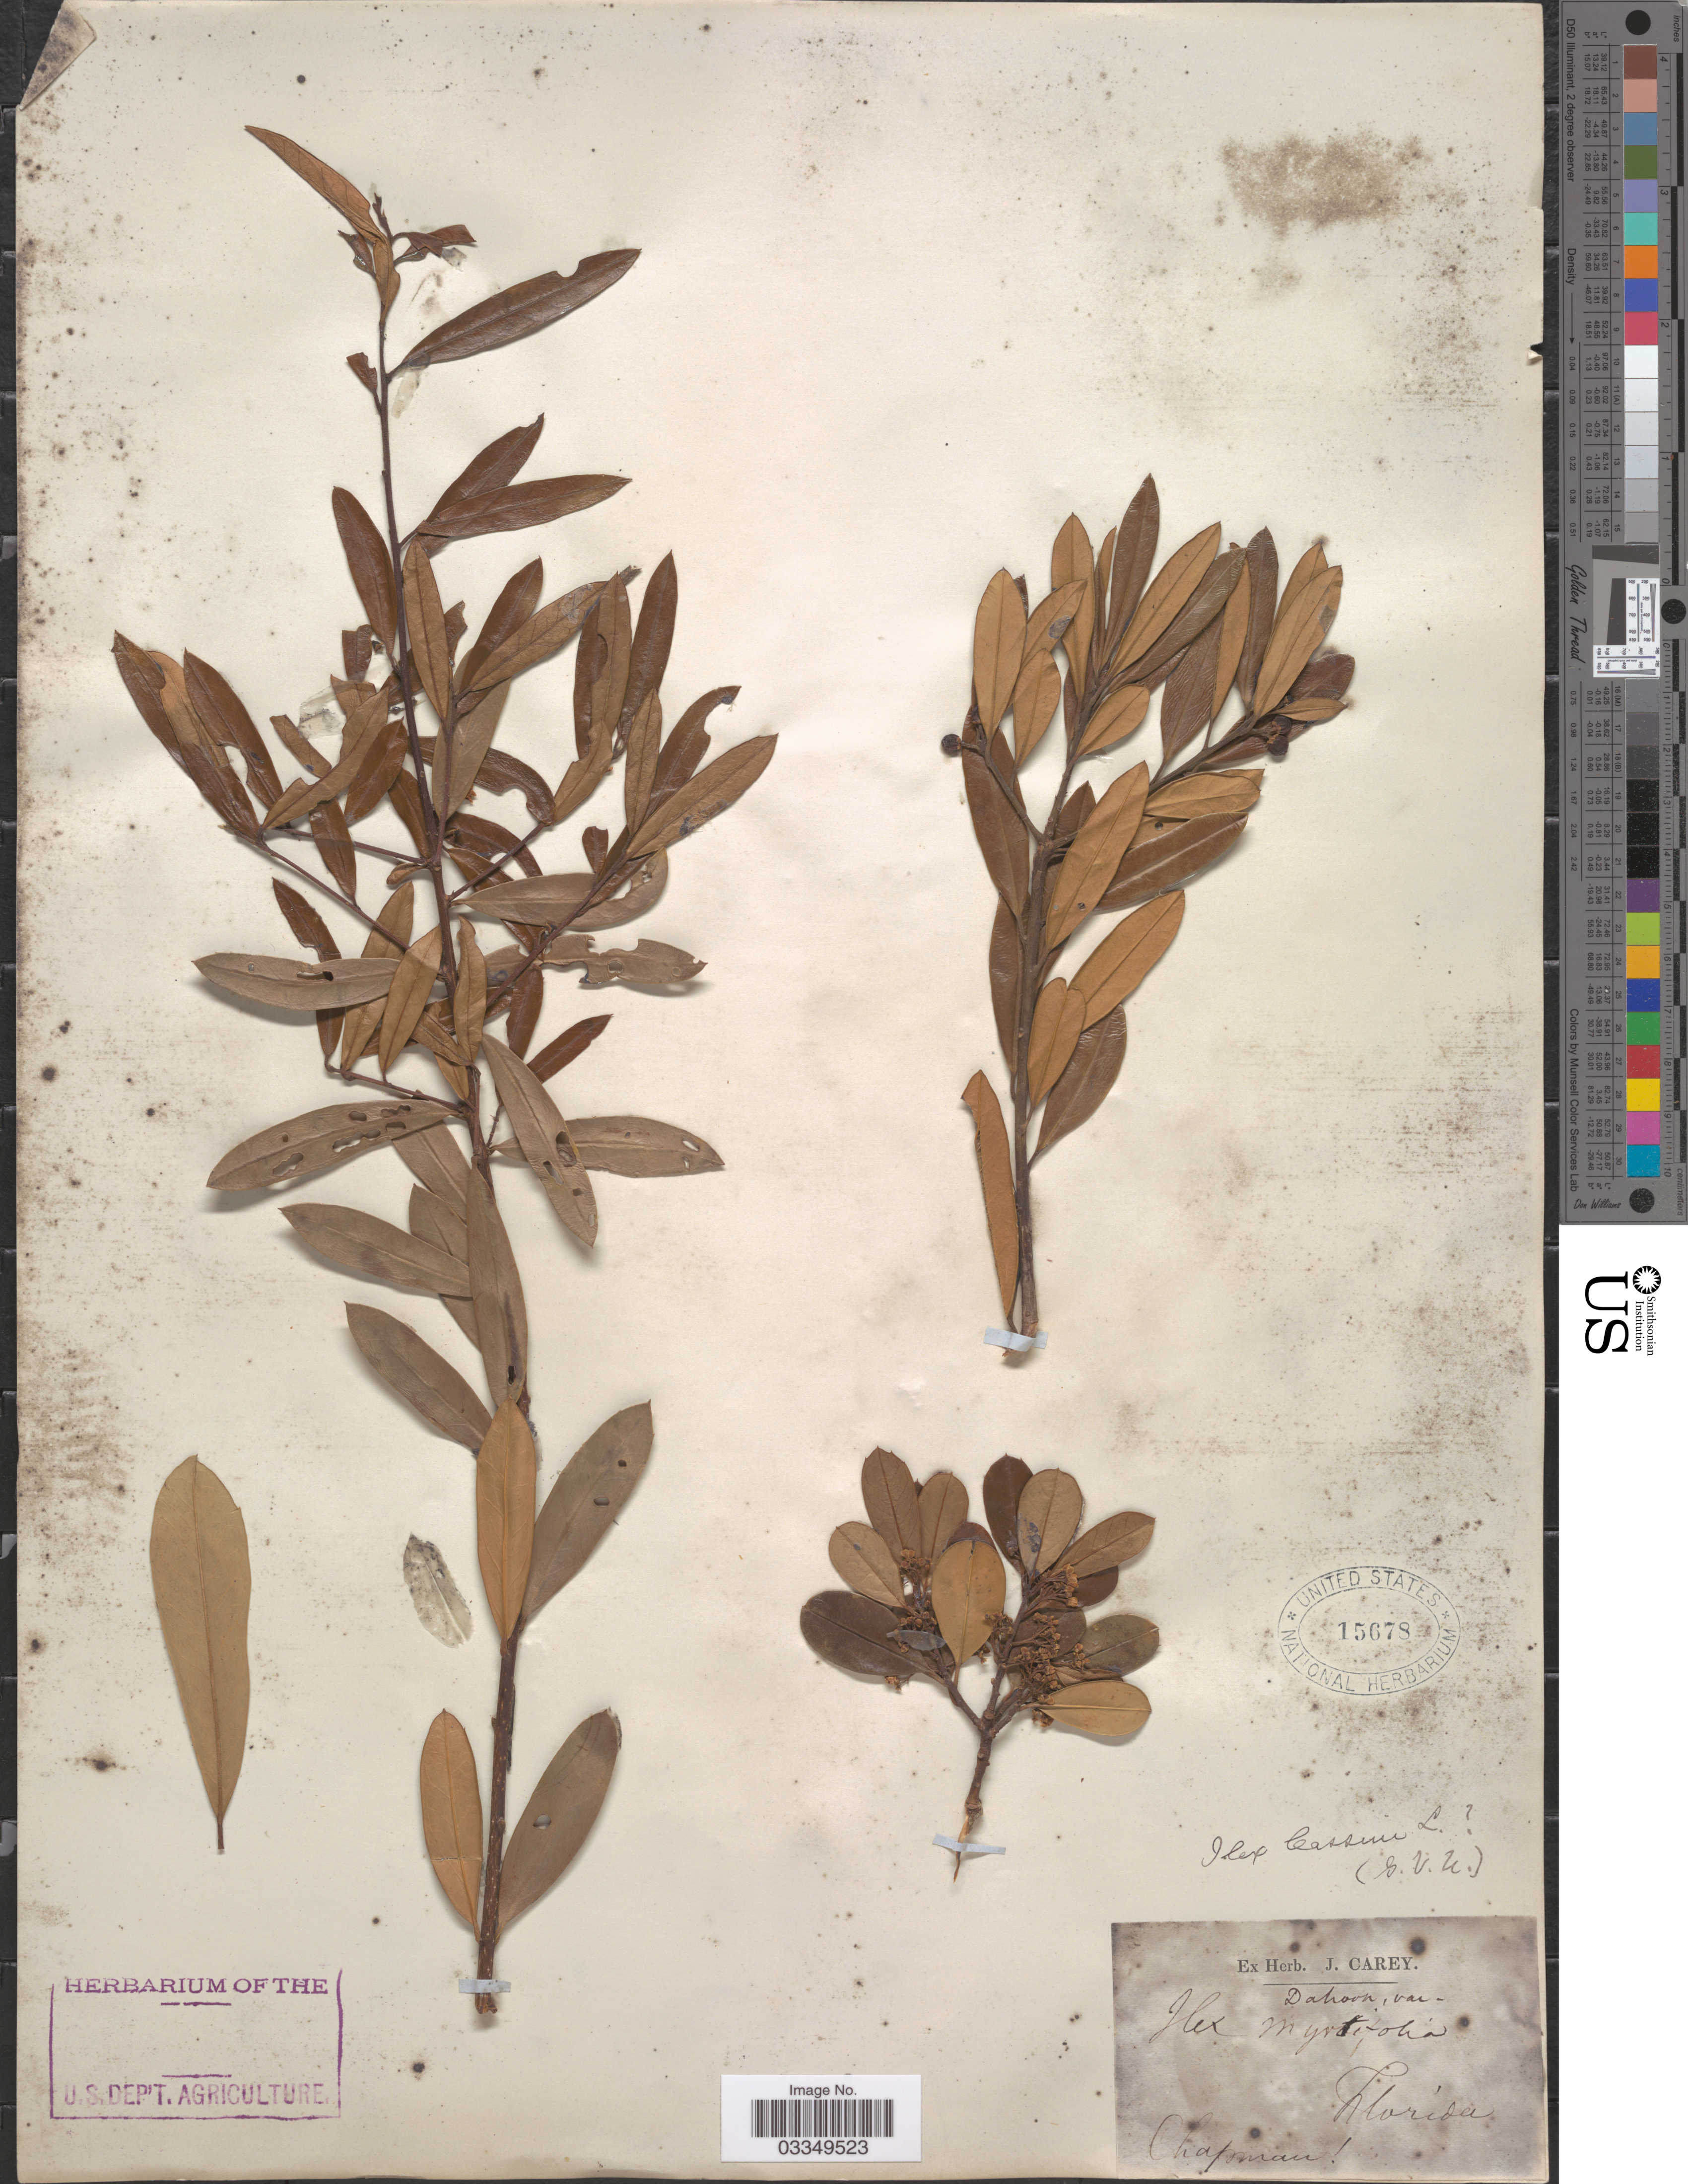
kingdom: Plantae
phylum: Tracheophyta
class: Magnoliopsida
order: Aquifoliales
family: Aquifoliaceae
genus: Ilex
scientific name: Ilex cassine var. angustifolia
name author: Aiton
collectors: A. Chapman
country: United States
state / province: Florida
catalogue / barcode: US 15678